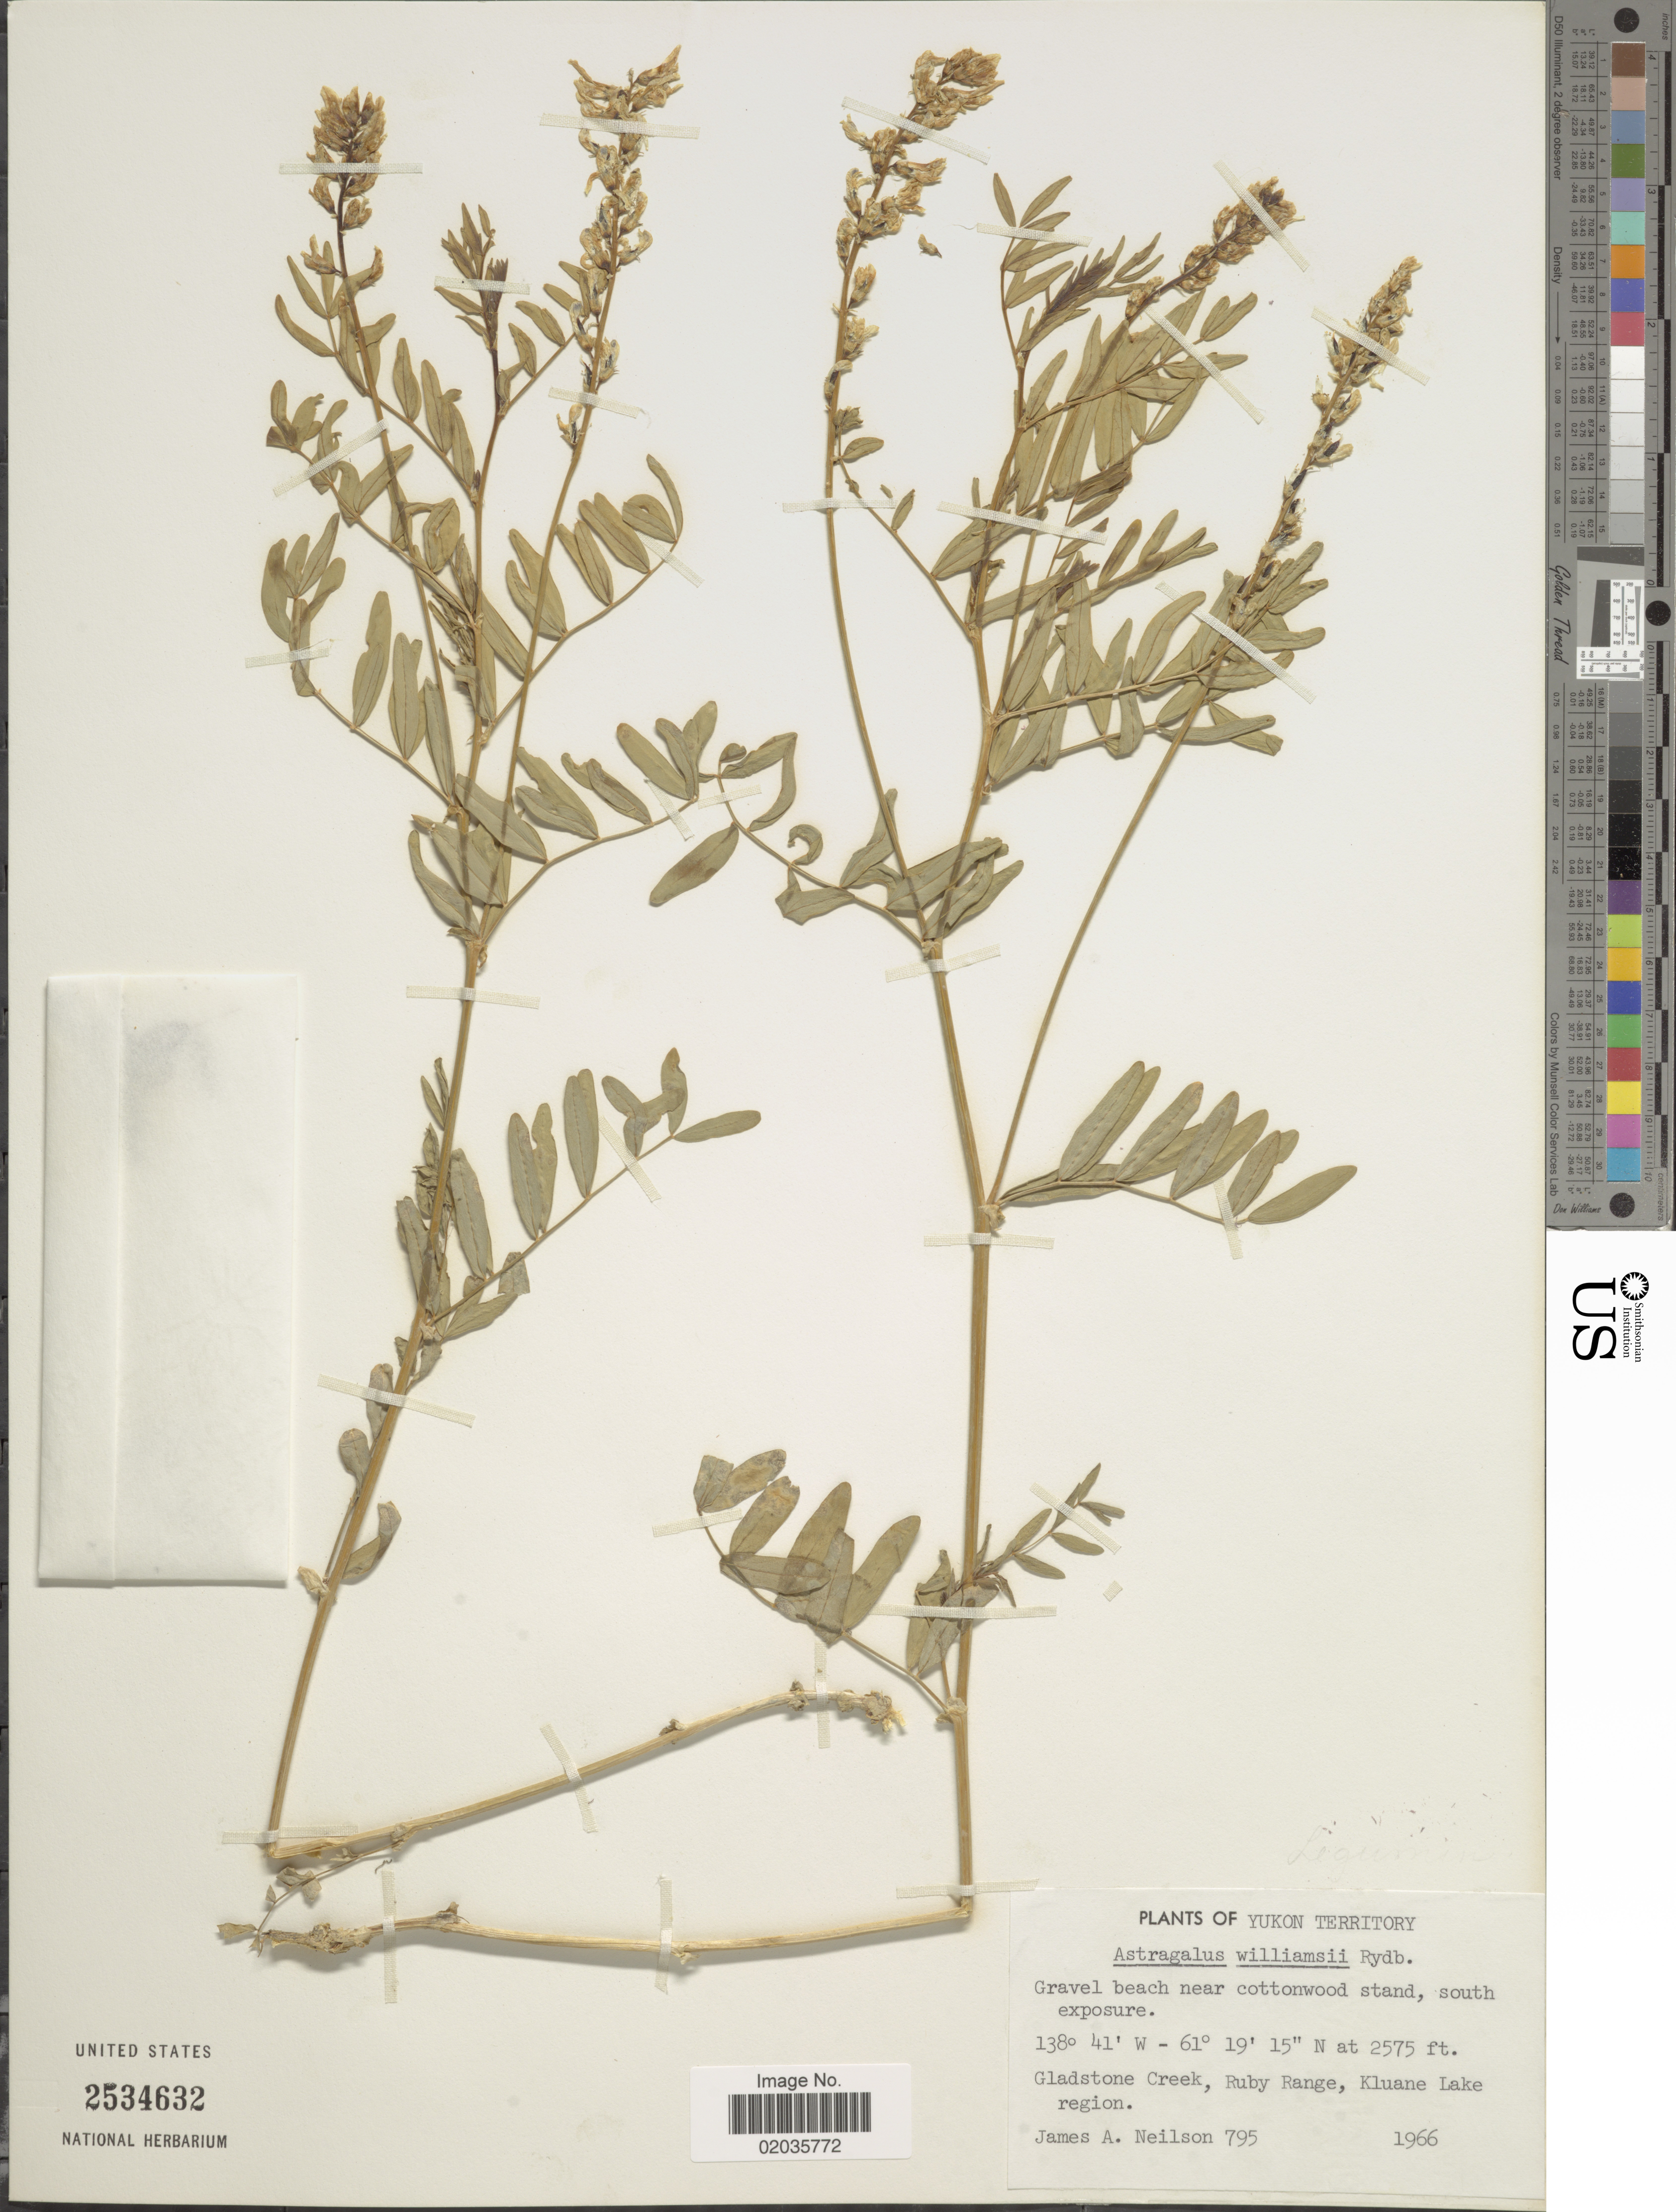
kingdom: Plantae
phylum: Tracheophyta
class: Magnoliopsida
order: Fabales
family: Fabaceae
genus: Astragalus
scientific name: Astragalus williamsii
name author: Rydb.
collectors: J. Neilson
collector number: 795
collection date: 1966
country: Canada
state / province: Yukon Territory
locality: Gravel beach near cottonwood stand, south exposure, Gladstone Creek, Ruby Range, Kluane Lake region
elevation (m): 785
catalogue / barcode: US 2534632